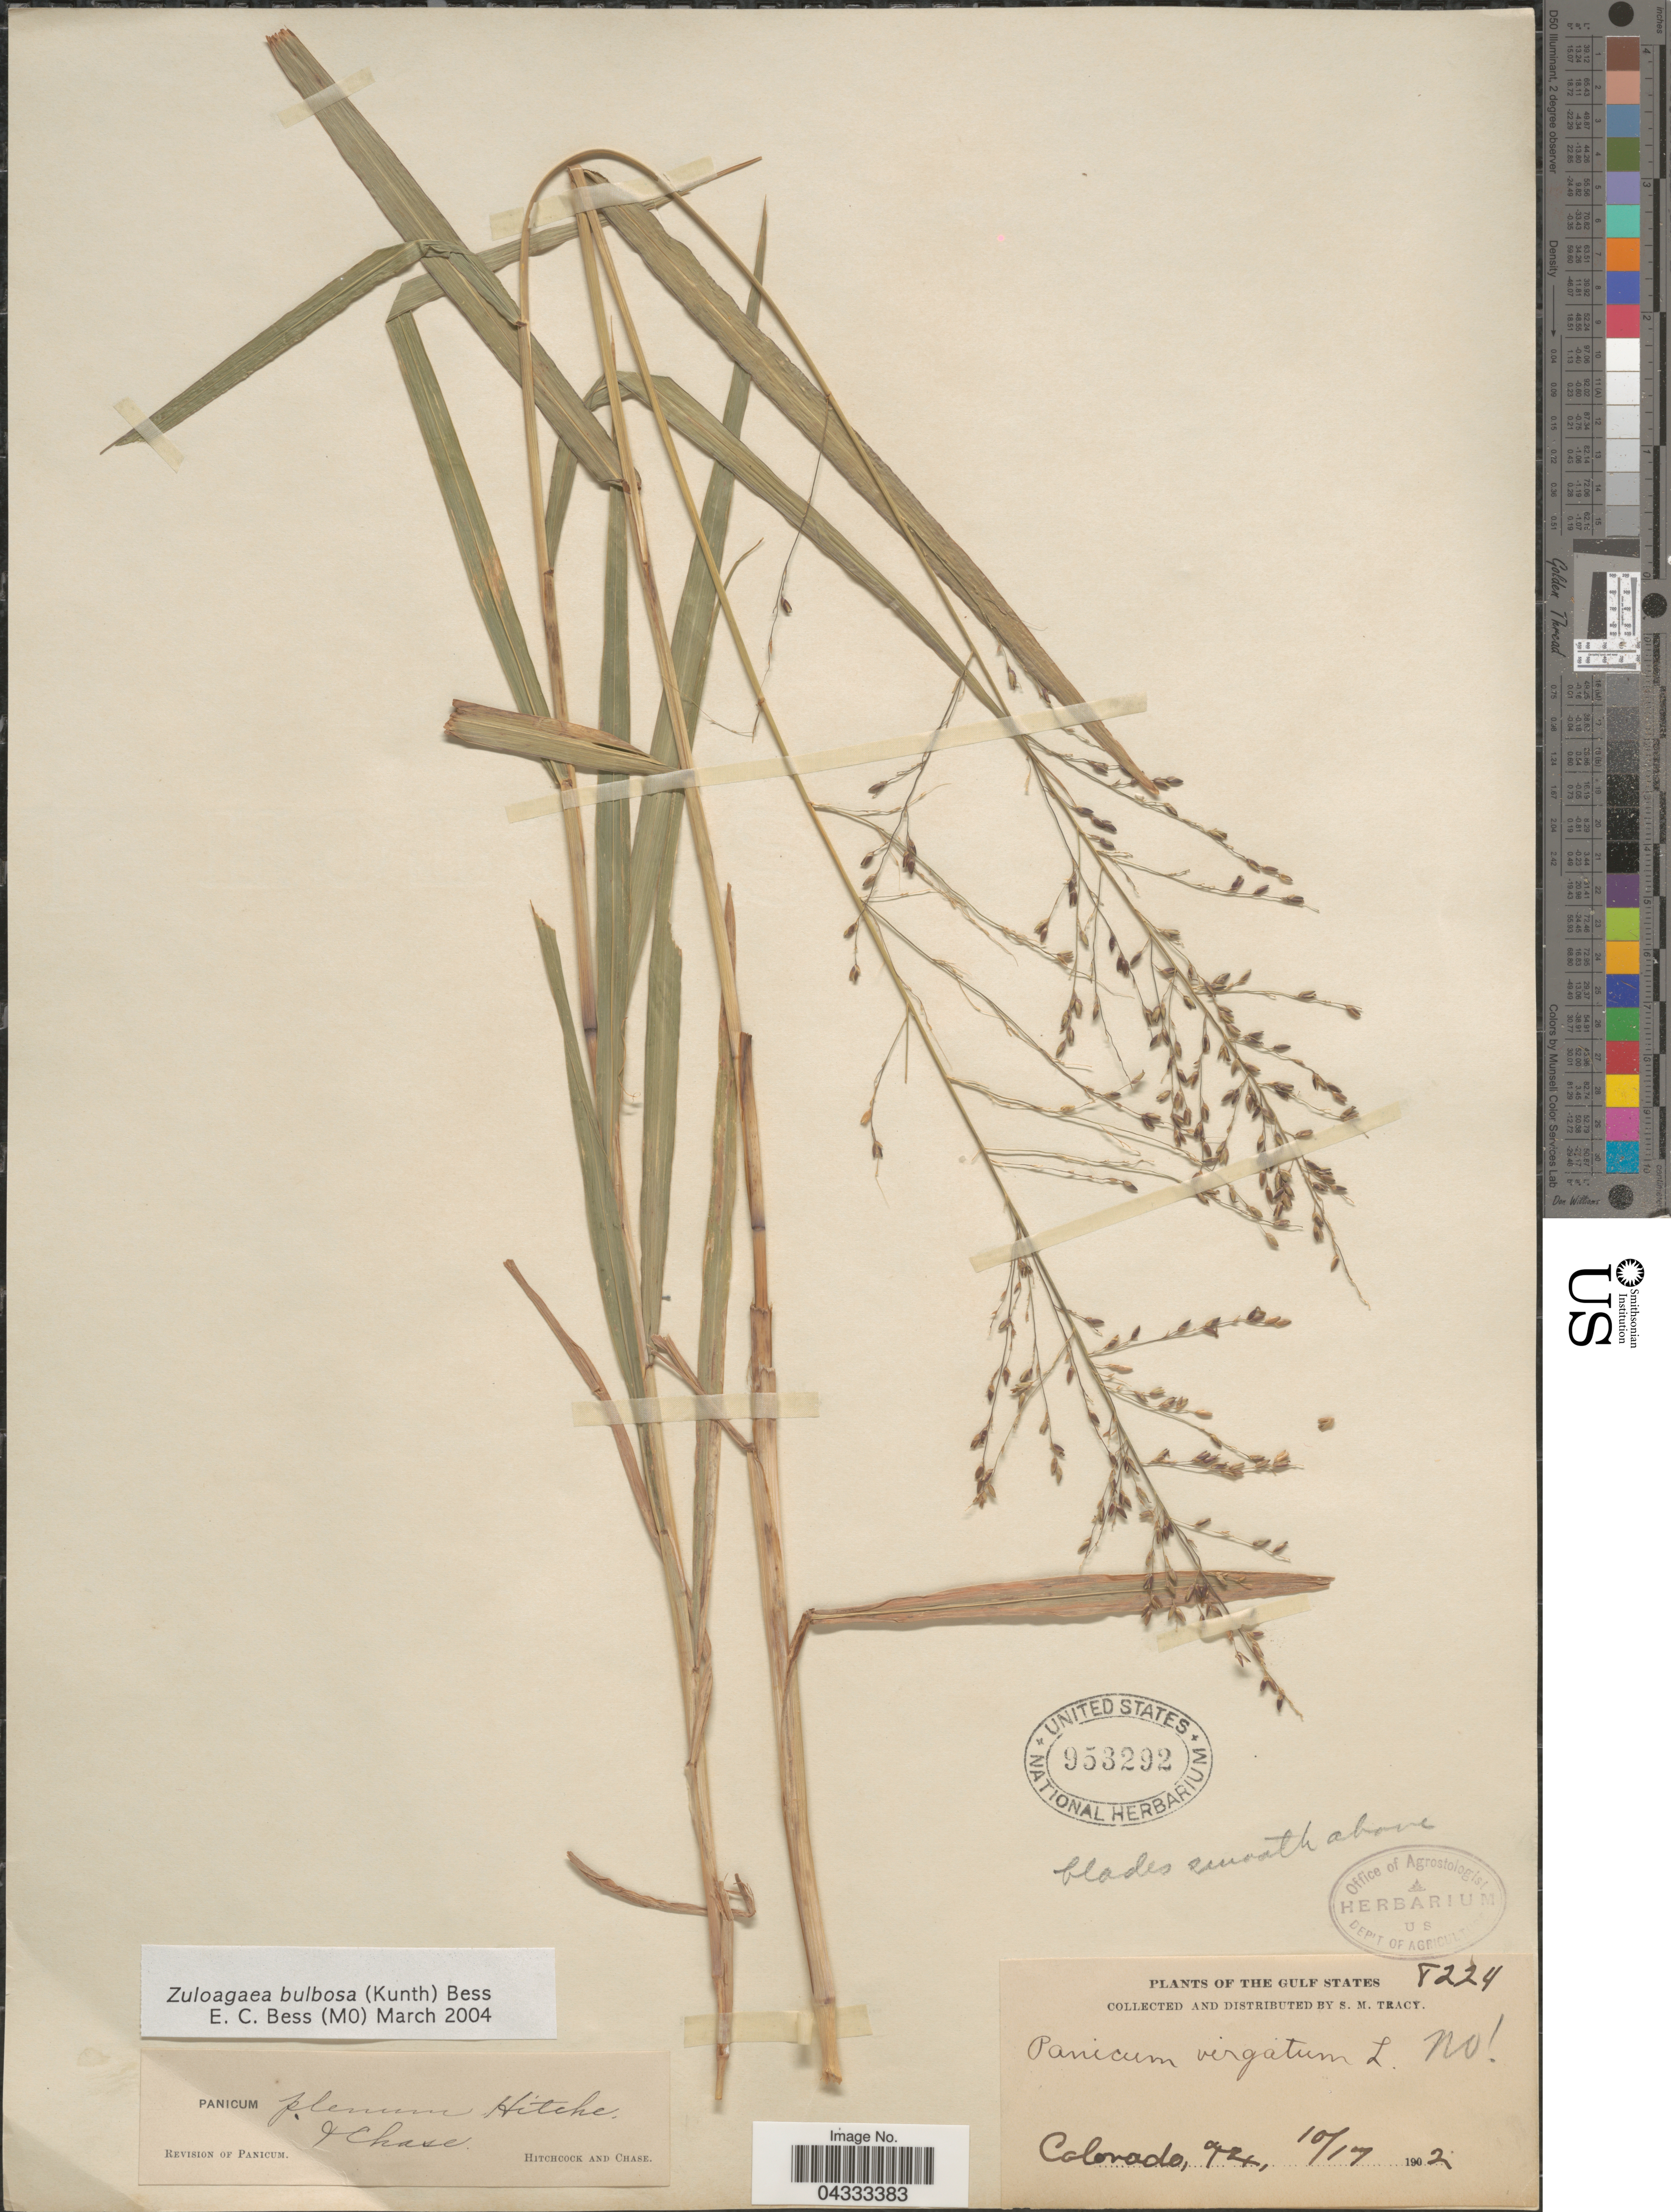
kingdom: Plantae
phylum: Tracheophyta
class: Liliopsida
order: Poales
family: Poaceae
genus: Zuloagaea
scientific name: Zuloagaea bulbosa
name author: (Kunth) E. Bess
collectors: S. M. Tracy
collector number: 8224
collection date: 1902-10-17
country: United States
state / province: Texas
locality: The Gulf States. Colorado.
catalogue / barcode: US 953292